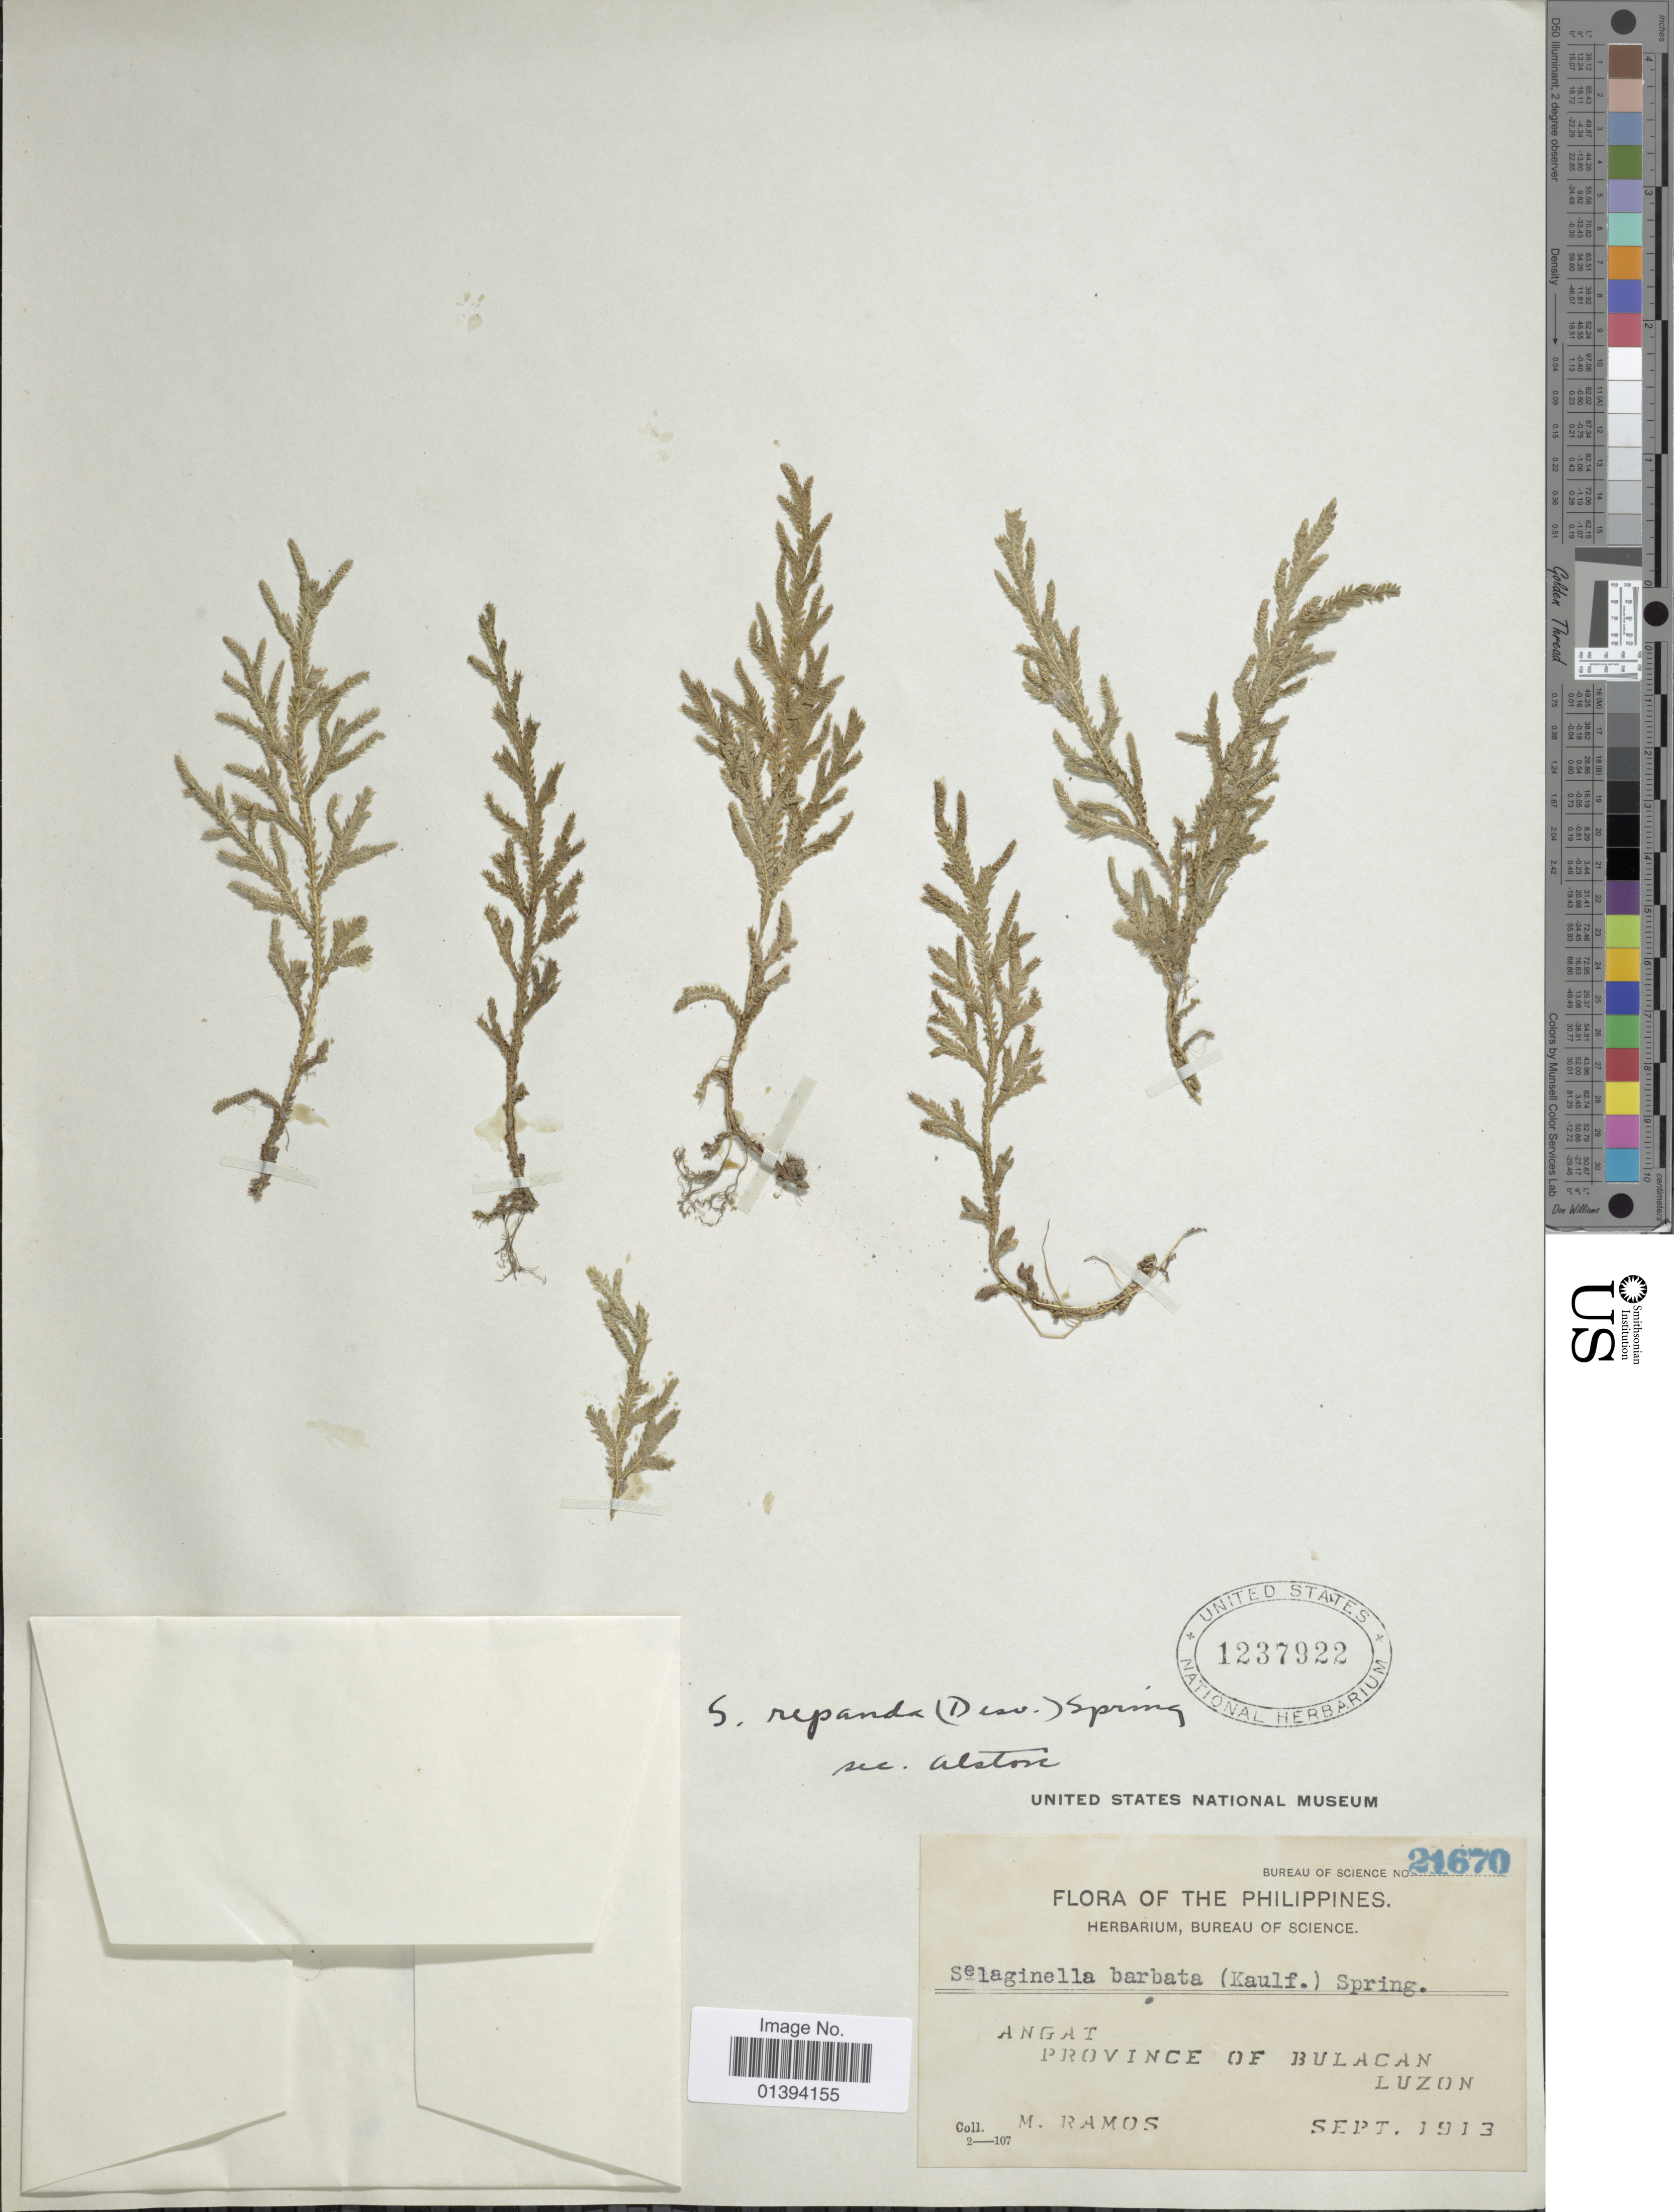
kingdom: Plantae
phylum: Tracheophyta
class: Lycopodiopsida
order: Selaginellales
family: Selaginellaceae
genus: Selaginella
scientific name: Selaginella repanda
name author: (Desv. ex Poir.) Spring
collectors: M. Ramos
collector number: Bureau of Science 21670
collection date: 1913-09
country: Philippines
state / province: Central Luzon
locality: Angat, Province of Bulacan, Luzon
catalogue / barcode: US 1237922